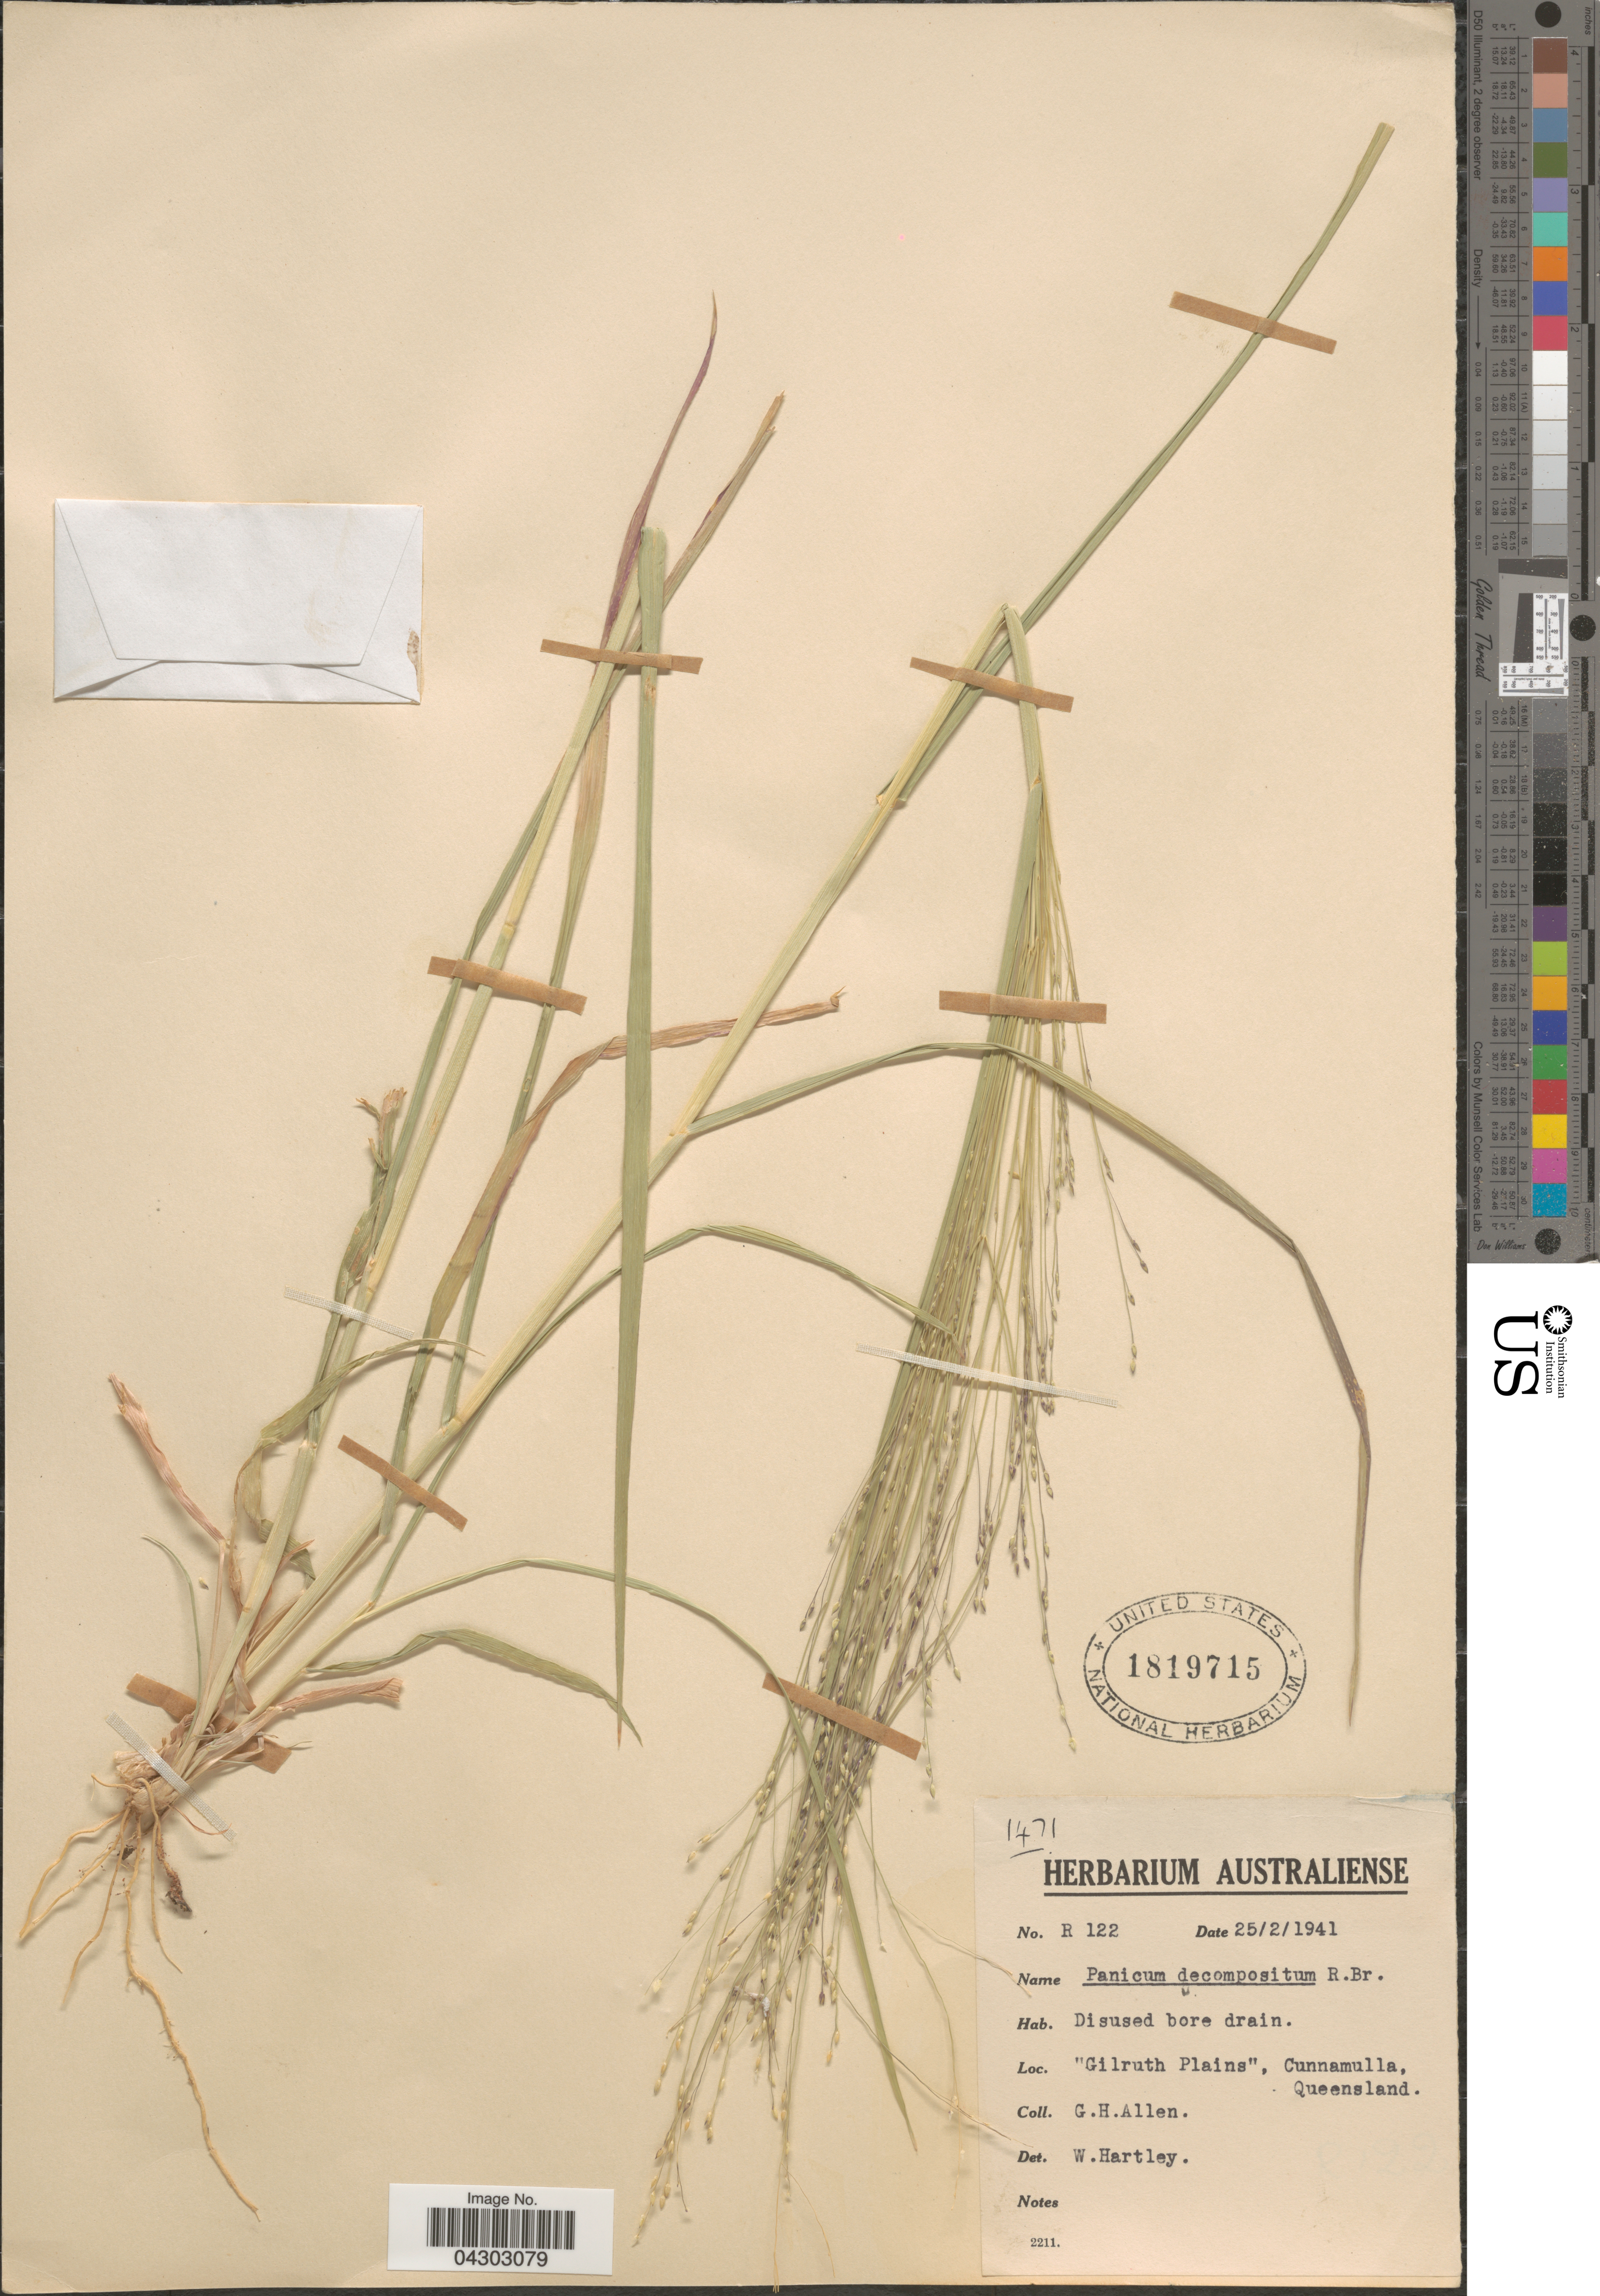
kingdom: Plantae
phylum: Tracheophyta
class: Liliopsida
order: Poales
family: Poaceae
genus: Panicum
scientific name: Panicum decompositum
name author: R. Br.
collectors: G. Allen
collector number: R 122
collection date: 1941-02-25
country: Australia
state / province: Queensland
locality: Gilruth Plains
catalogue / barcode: US 1819715